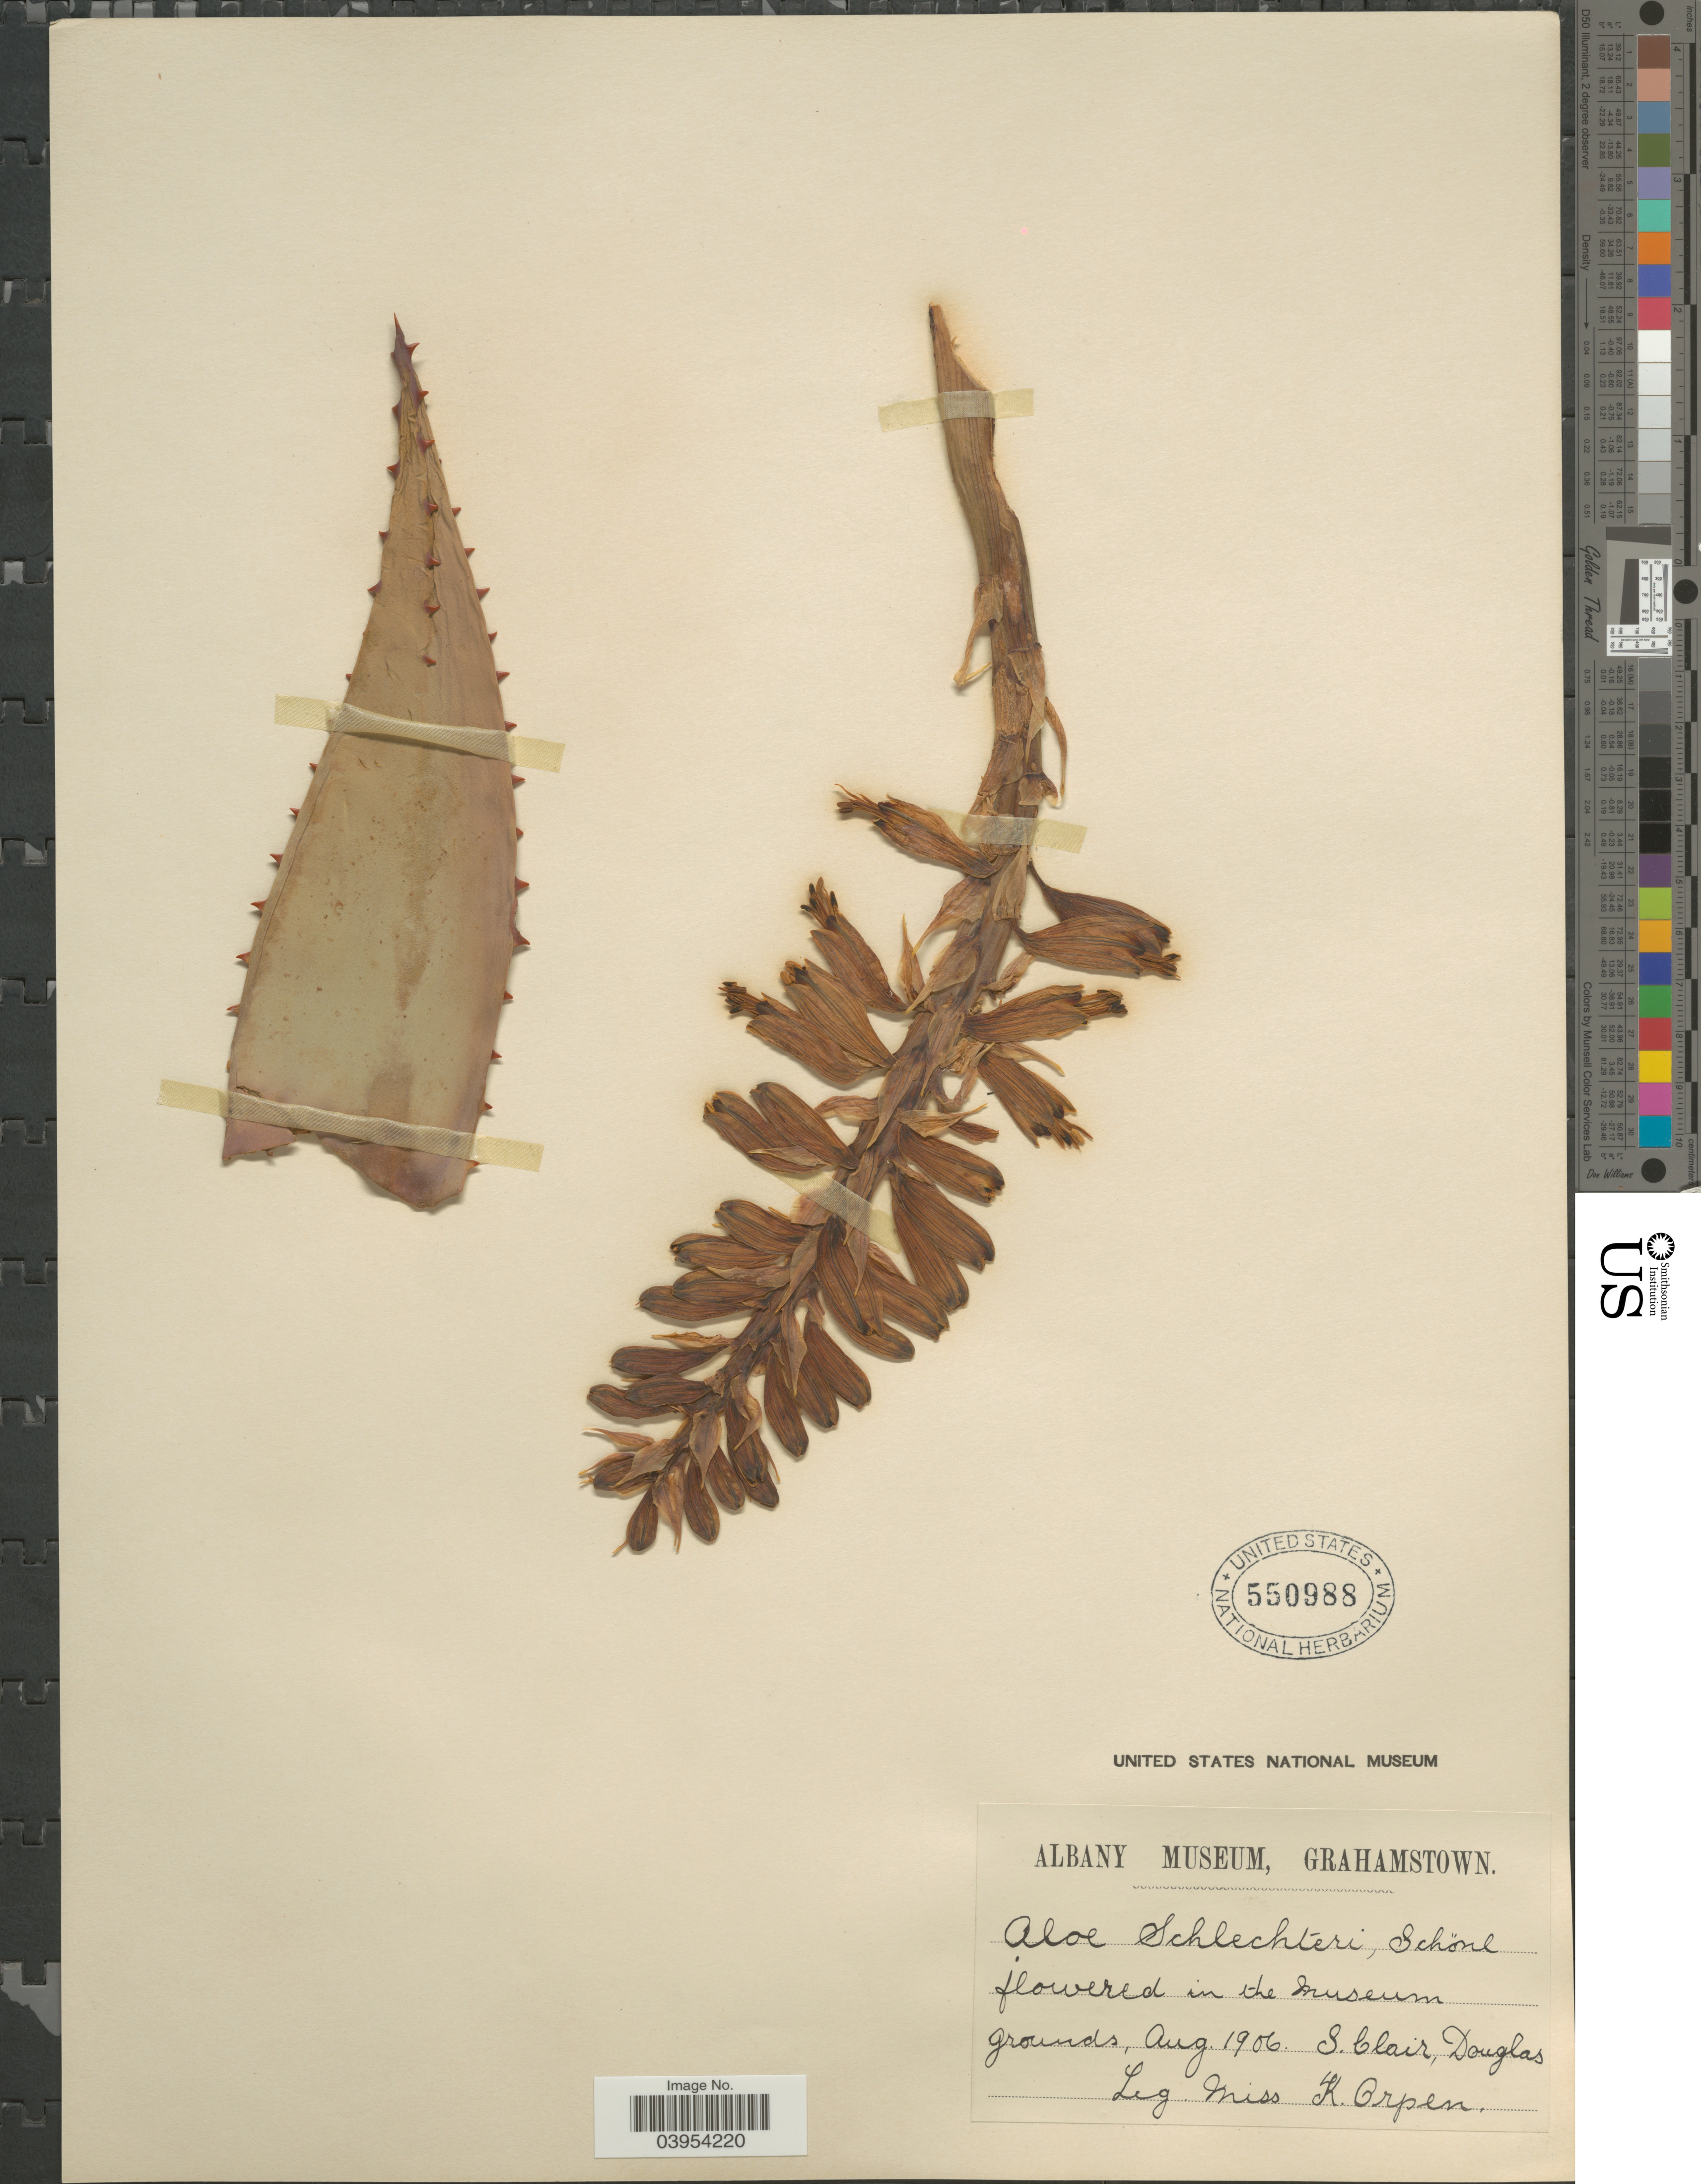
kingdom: Plantae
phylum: Tracheophyta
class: Liliopsida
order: Asparagales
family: Asphodelaceae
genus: Aloe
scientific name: Aloe schlechteri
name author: Schönland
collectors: K. Orpen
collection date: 1906-08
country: South Africa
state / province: Eastern Cape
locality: Albany Museum, Grahamstown.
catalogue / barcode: US 550988